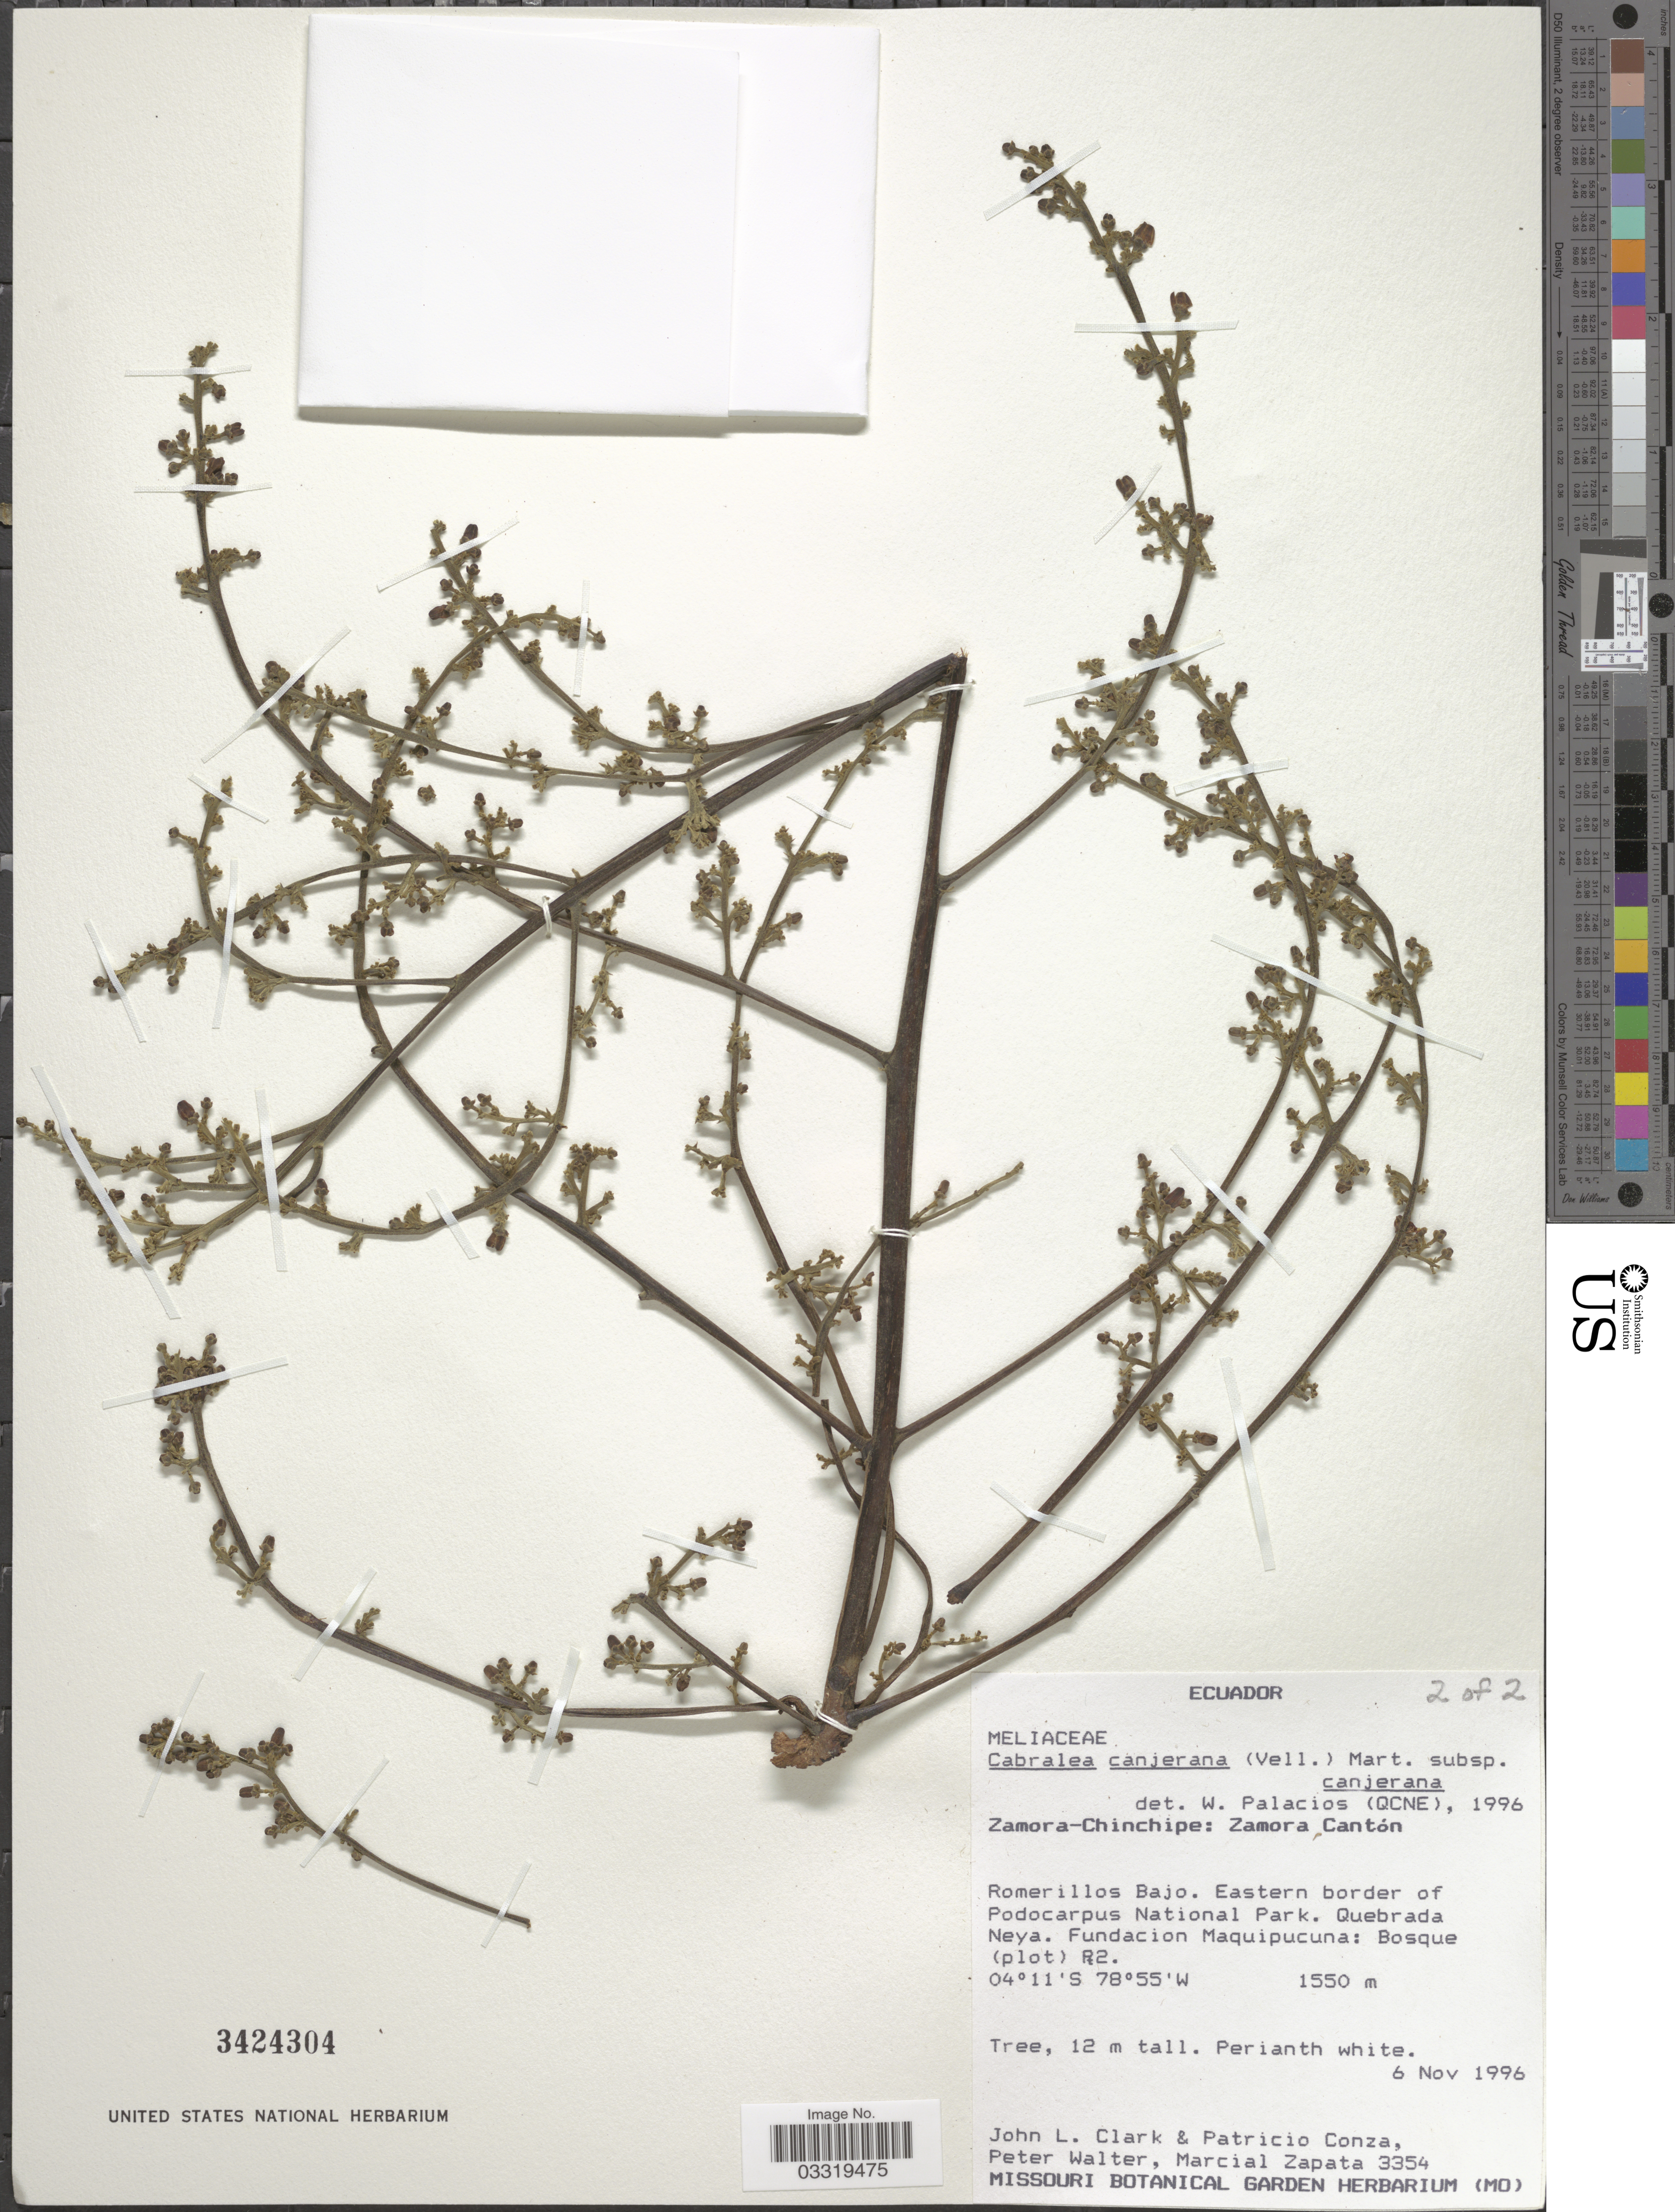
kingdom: Plantae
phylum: Tracheophyta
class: Magnoliopsida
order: Sapindales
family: Meliaceae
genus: Cabralea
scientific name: Cabralea canjerana subsp. canjerana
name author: (Vell.) Mart.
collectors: J. L. Clark, P. Conza, P. Walter & M. Zapata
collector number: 3354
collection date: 1996-11-06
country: Ecuador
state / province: Zamora-Chinchipe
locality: Zamora Cantón, Romerillos Bajo. Eastern border of Podocarpus National Park. Quebrada Neya. Fundacion Maquipucuna: Bosque (plot) R2.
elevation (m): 1550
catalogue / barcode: US 3424304